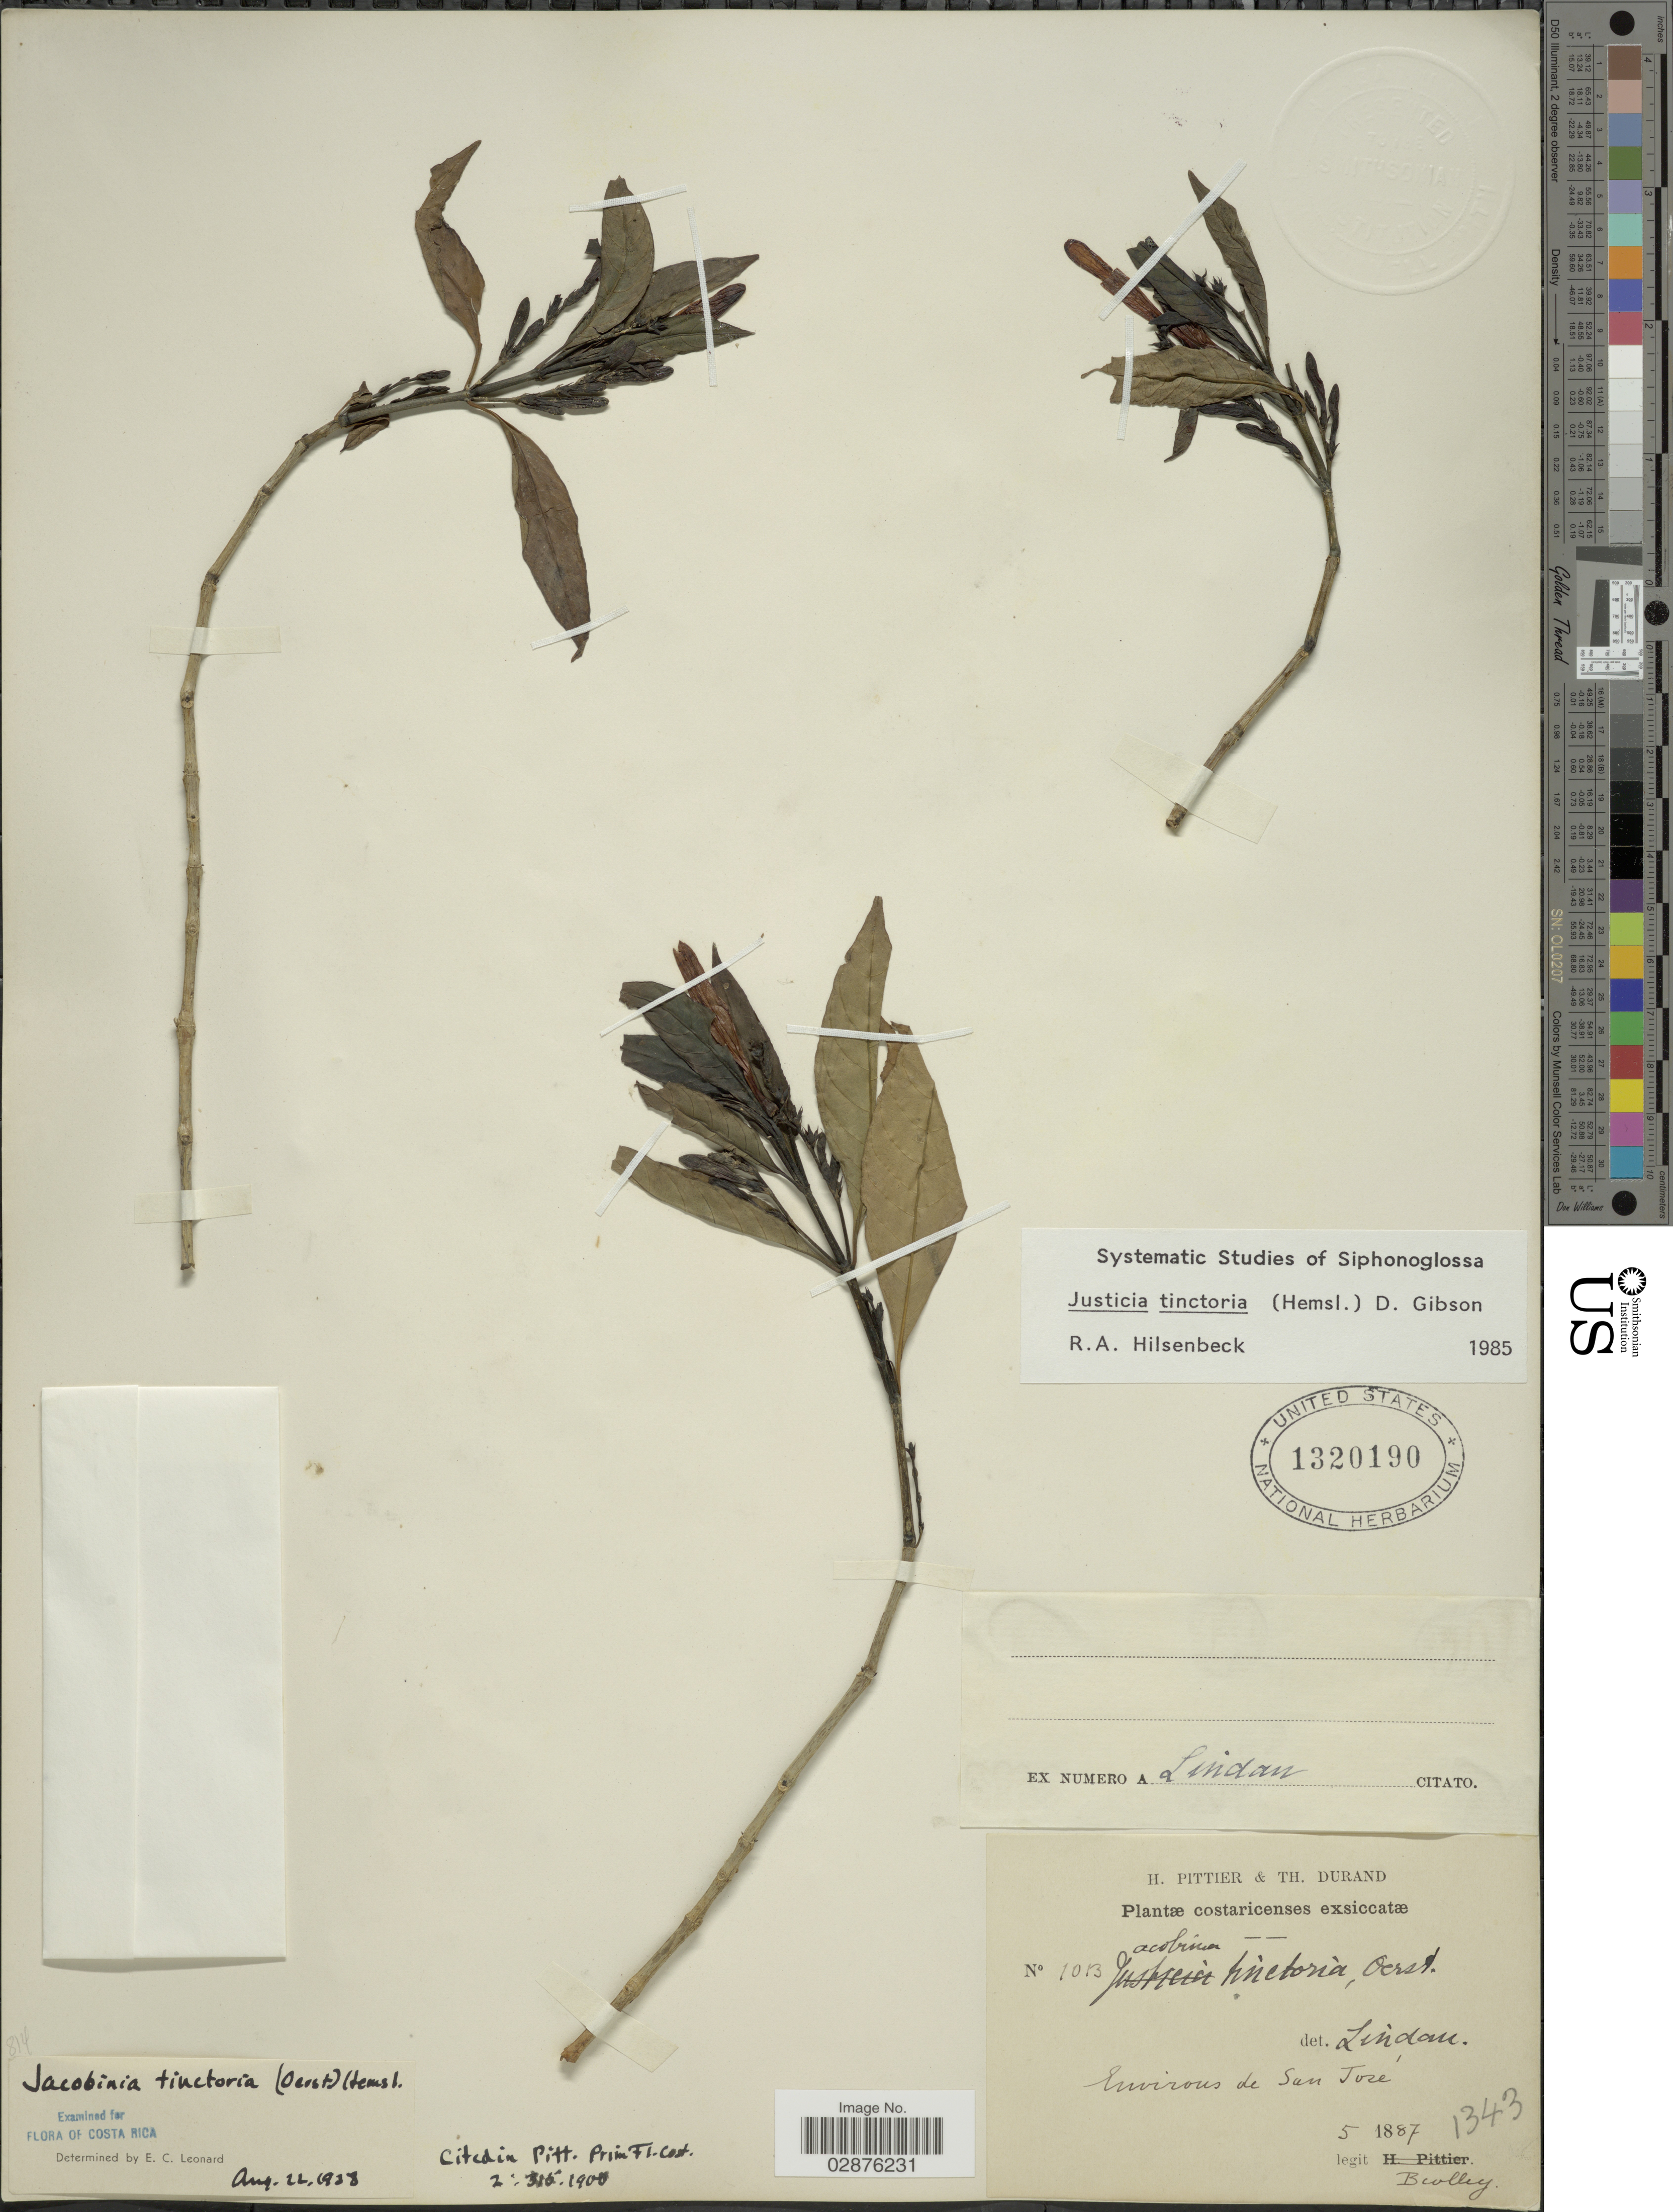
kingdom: Plantae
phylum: Tracheophyta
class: Magnoliopsida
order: Lamiales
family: Acanthaceae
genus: Justicia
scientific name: Justicia colorifera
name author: V.A.W. Graham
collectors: Biolley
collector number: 1013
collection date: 1887-05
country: Costa Rica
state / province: San José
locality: Environs de San José.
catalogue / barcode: US 1320190